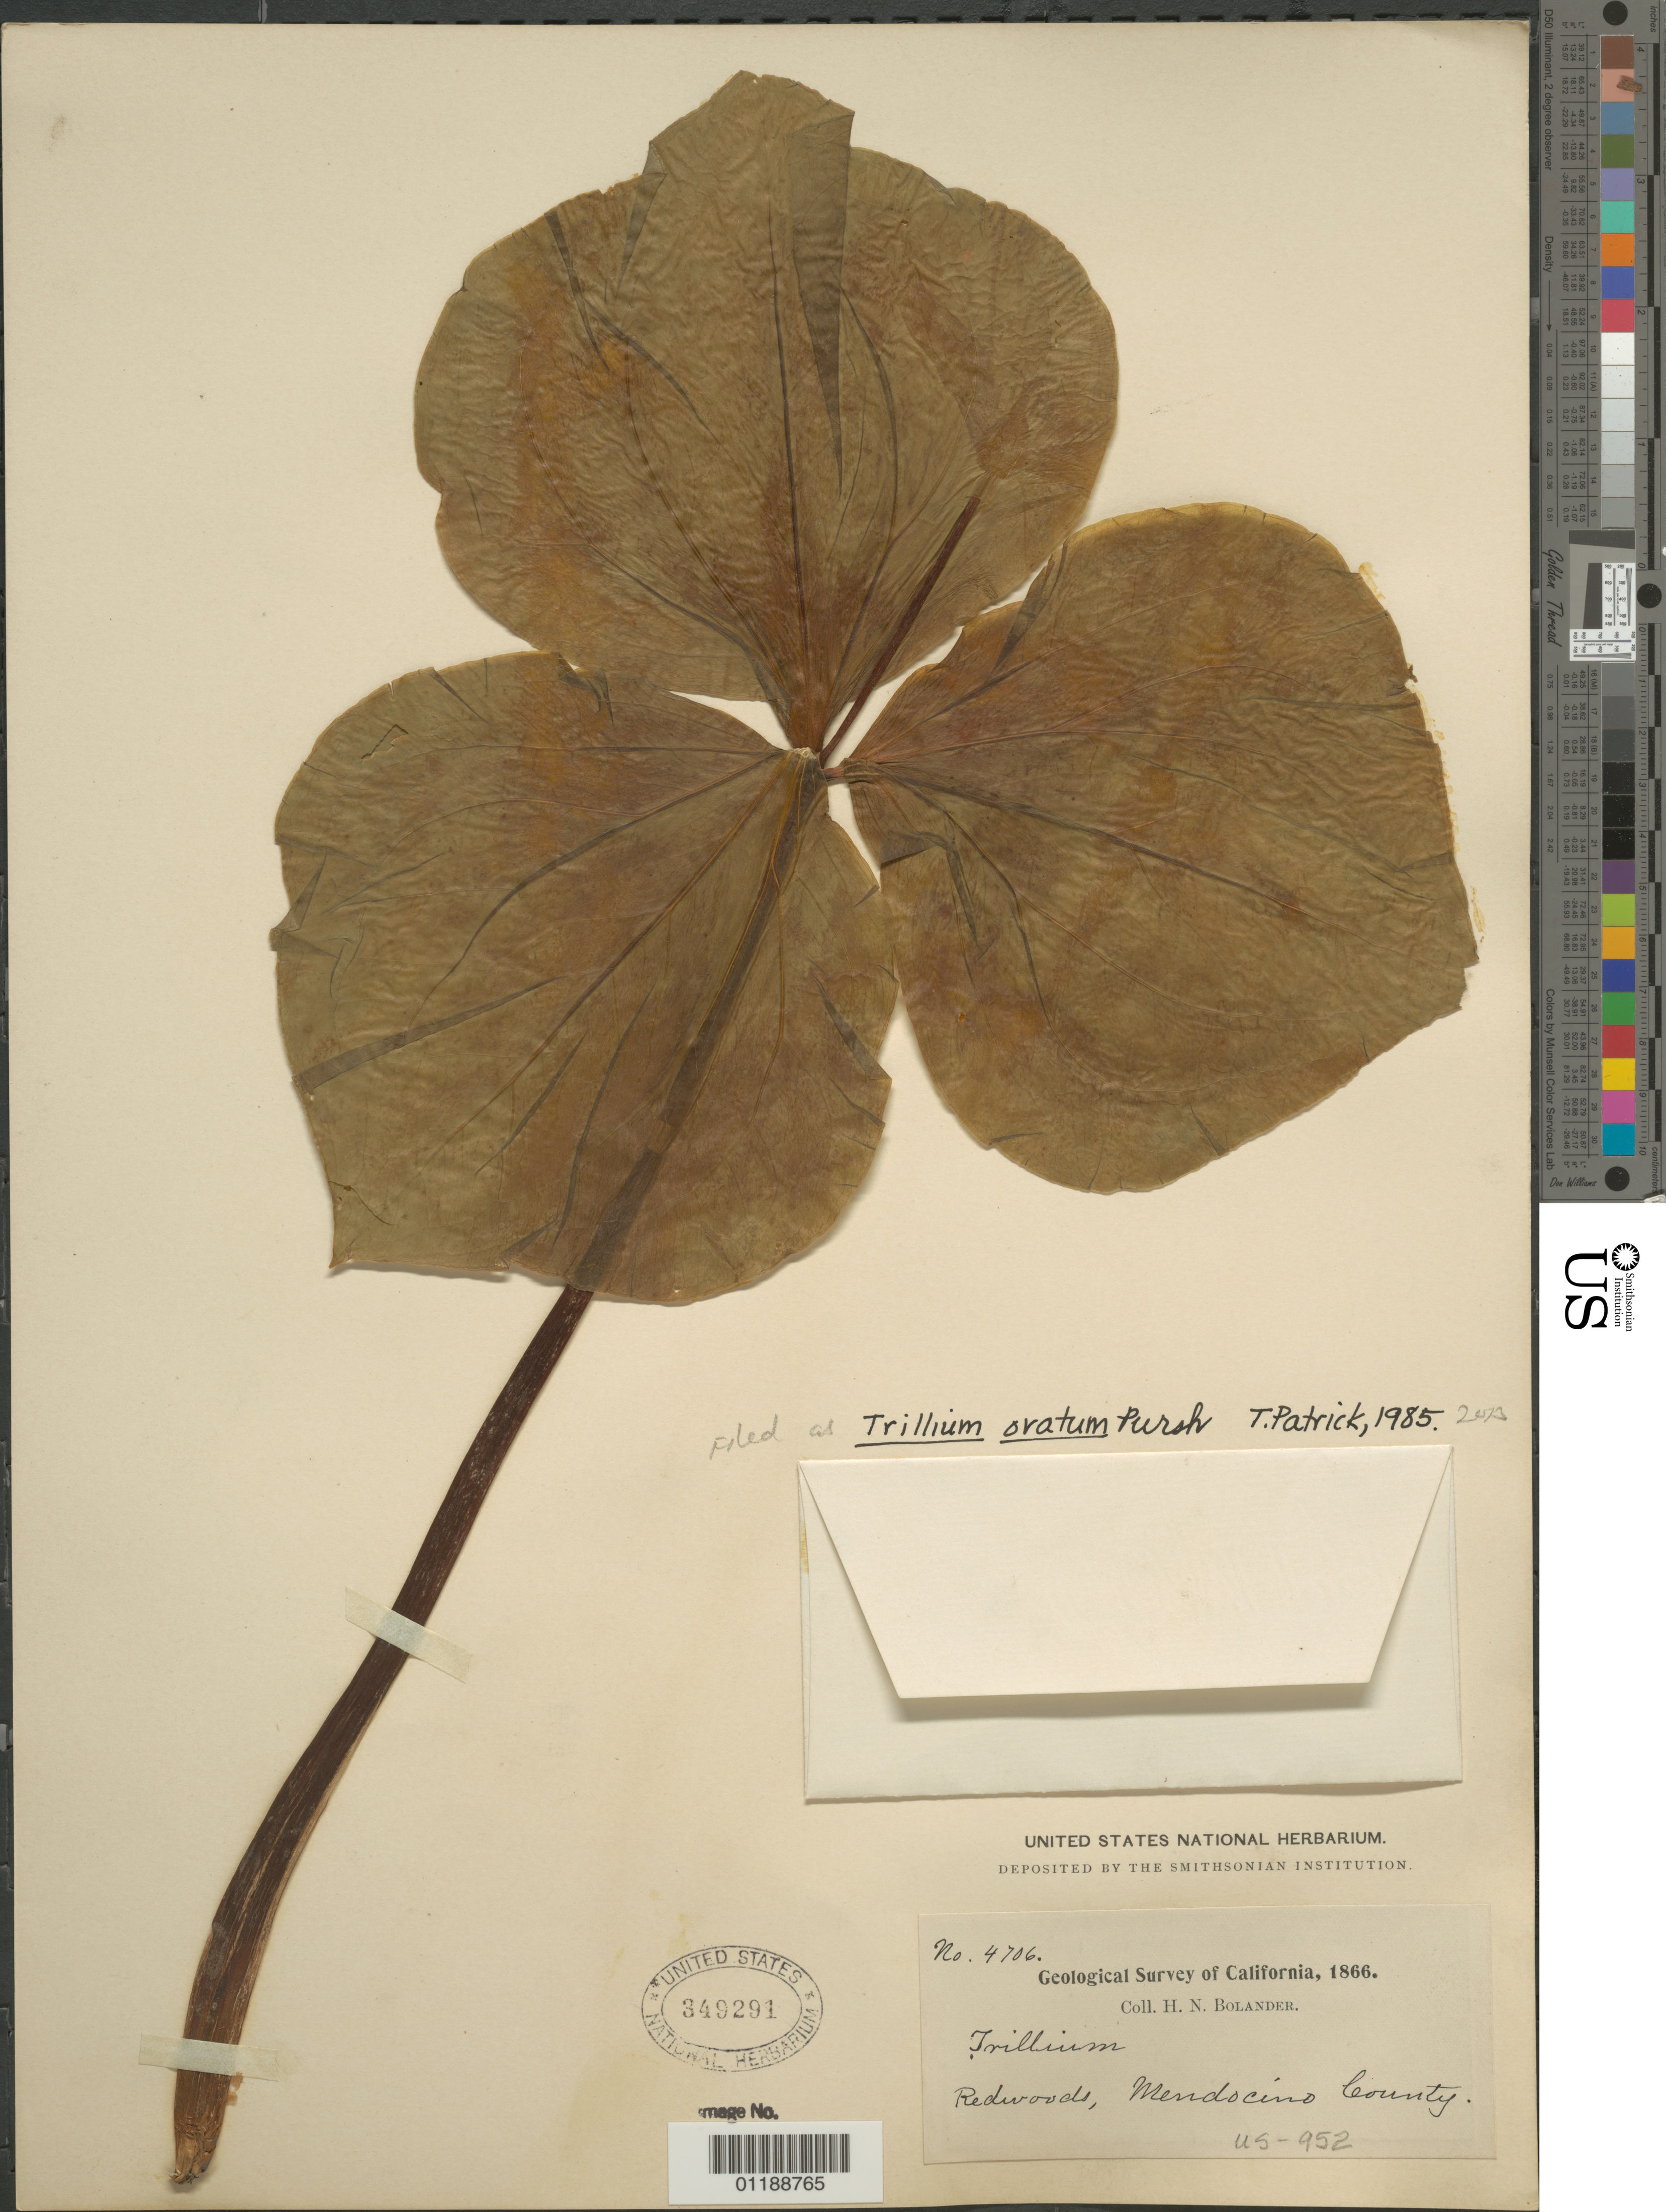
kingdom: Plantae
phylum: Tracheophyta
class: Liliopsida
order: Liliales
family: Melanthiaceae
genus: Trillium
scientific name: Trillium ovatum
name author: Pursh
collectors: H. Bolander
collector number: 4706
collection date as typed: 1866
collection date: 1866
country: United States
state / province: California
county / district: Medocino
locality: Redwoods.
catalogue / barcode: US 349291